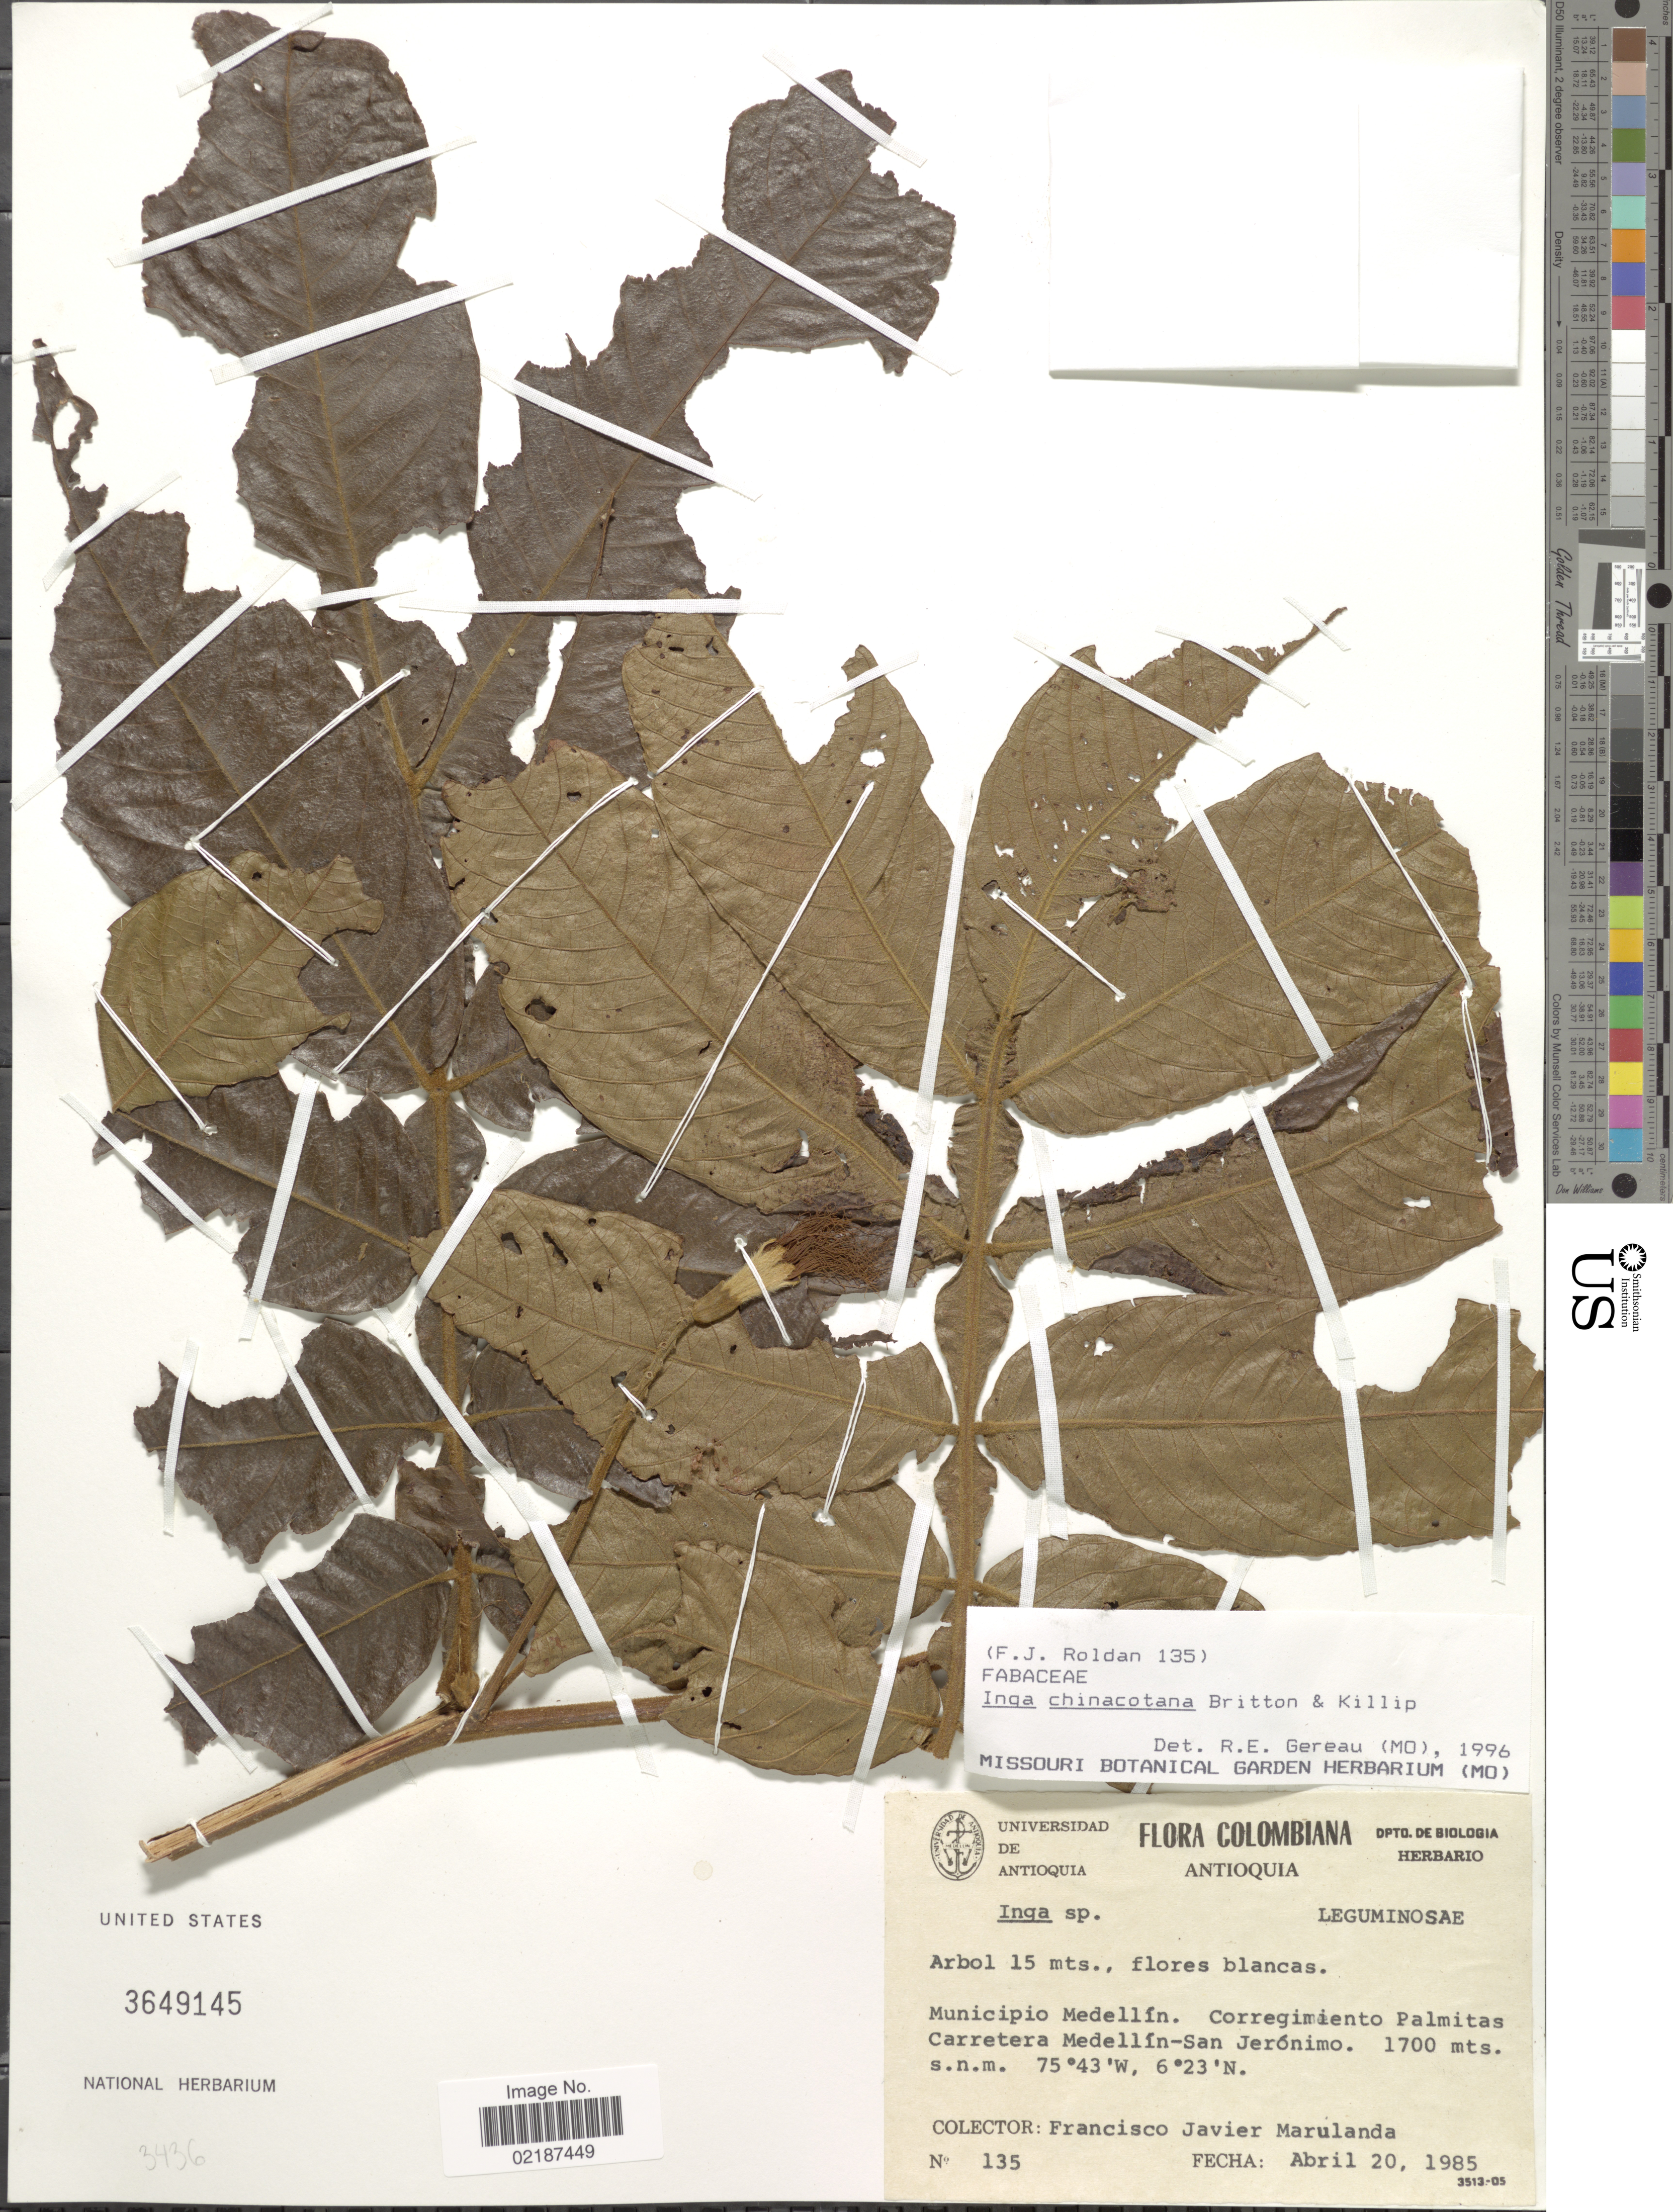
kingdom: Plantae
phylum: Tracheophyta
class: Magnoliopsida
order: Fabales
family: Fabaceae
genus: Inga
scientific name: Inga chinacotana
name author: Britton & Killip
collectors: F. Marulanda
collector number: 135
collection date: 1985-04-20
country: Colombia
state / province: Antioquia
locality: Municipio Medellin. Corregimiento Palmitas Carretera Medellin - San Jeronimo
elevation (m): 1700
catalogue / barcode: US 3649145